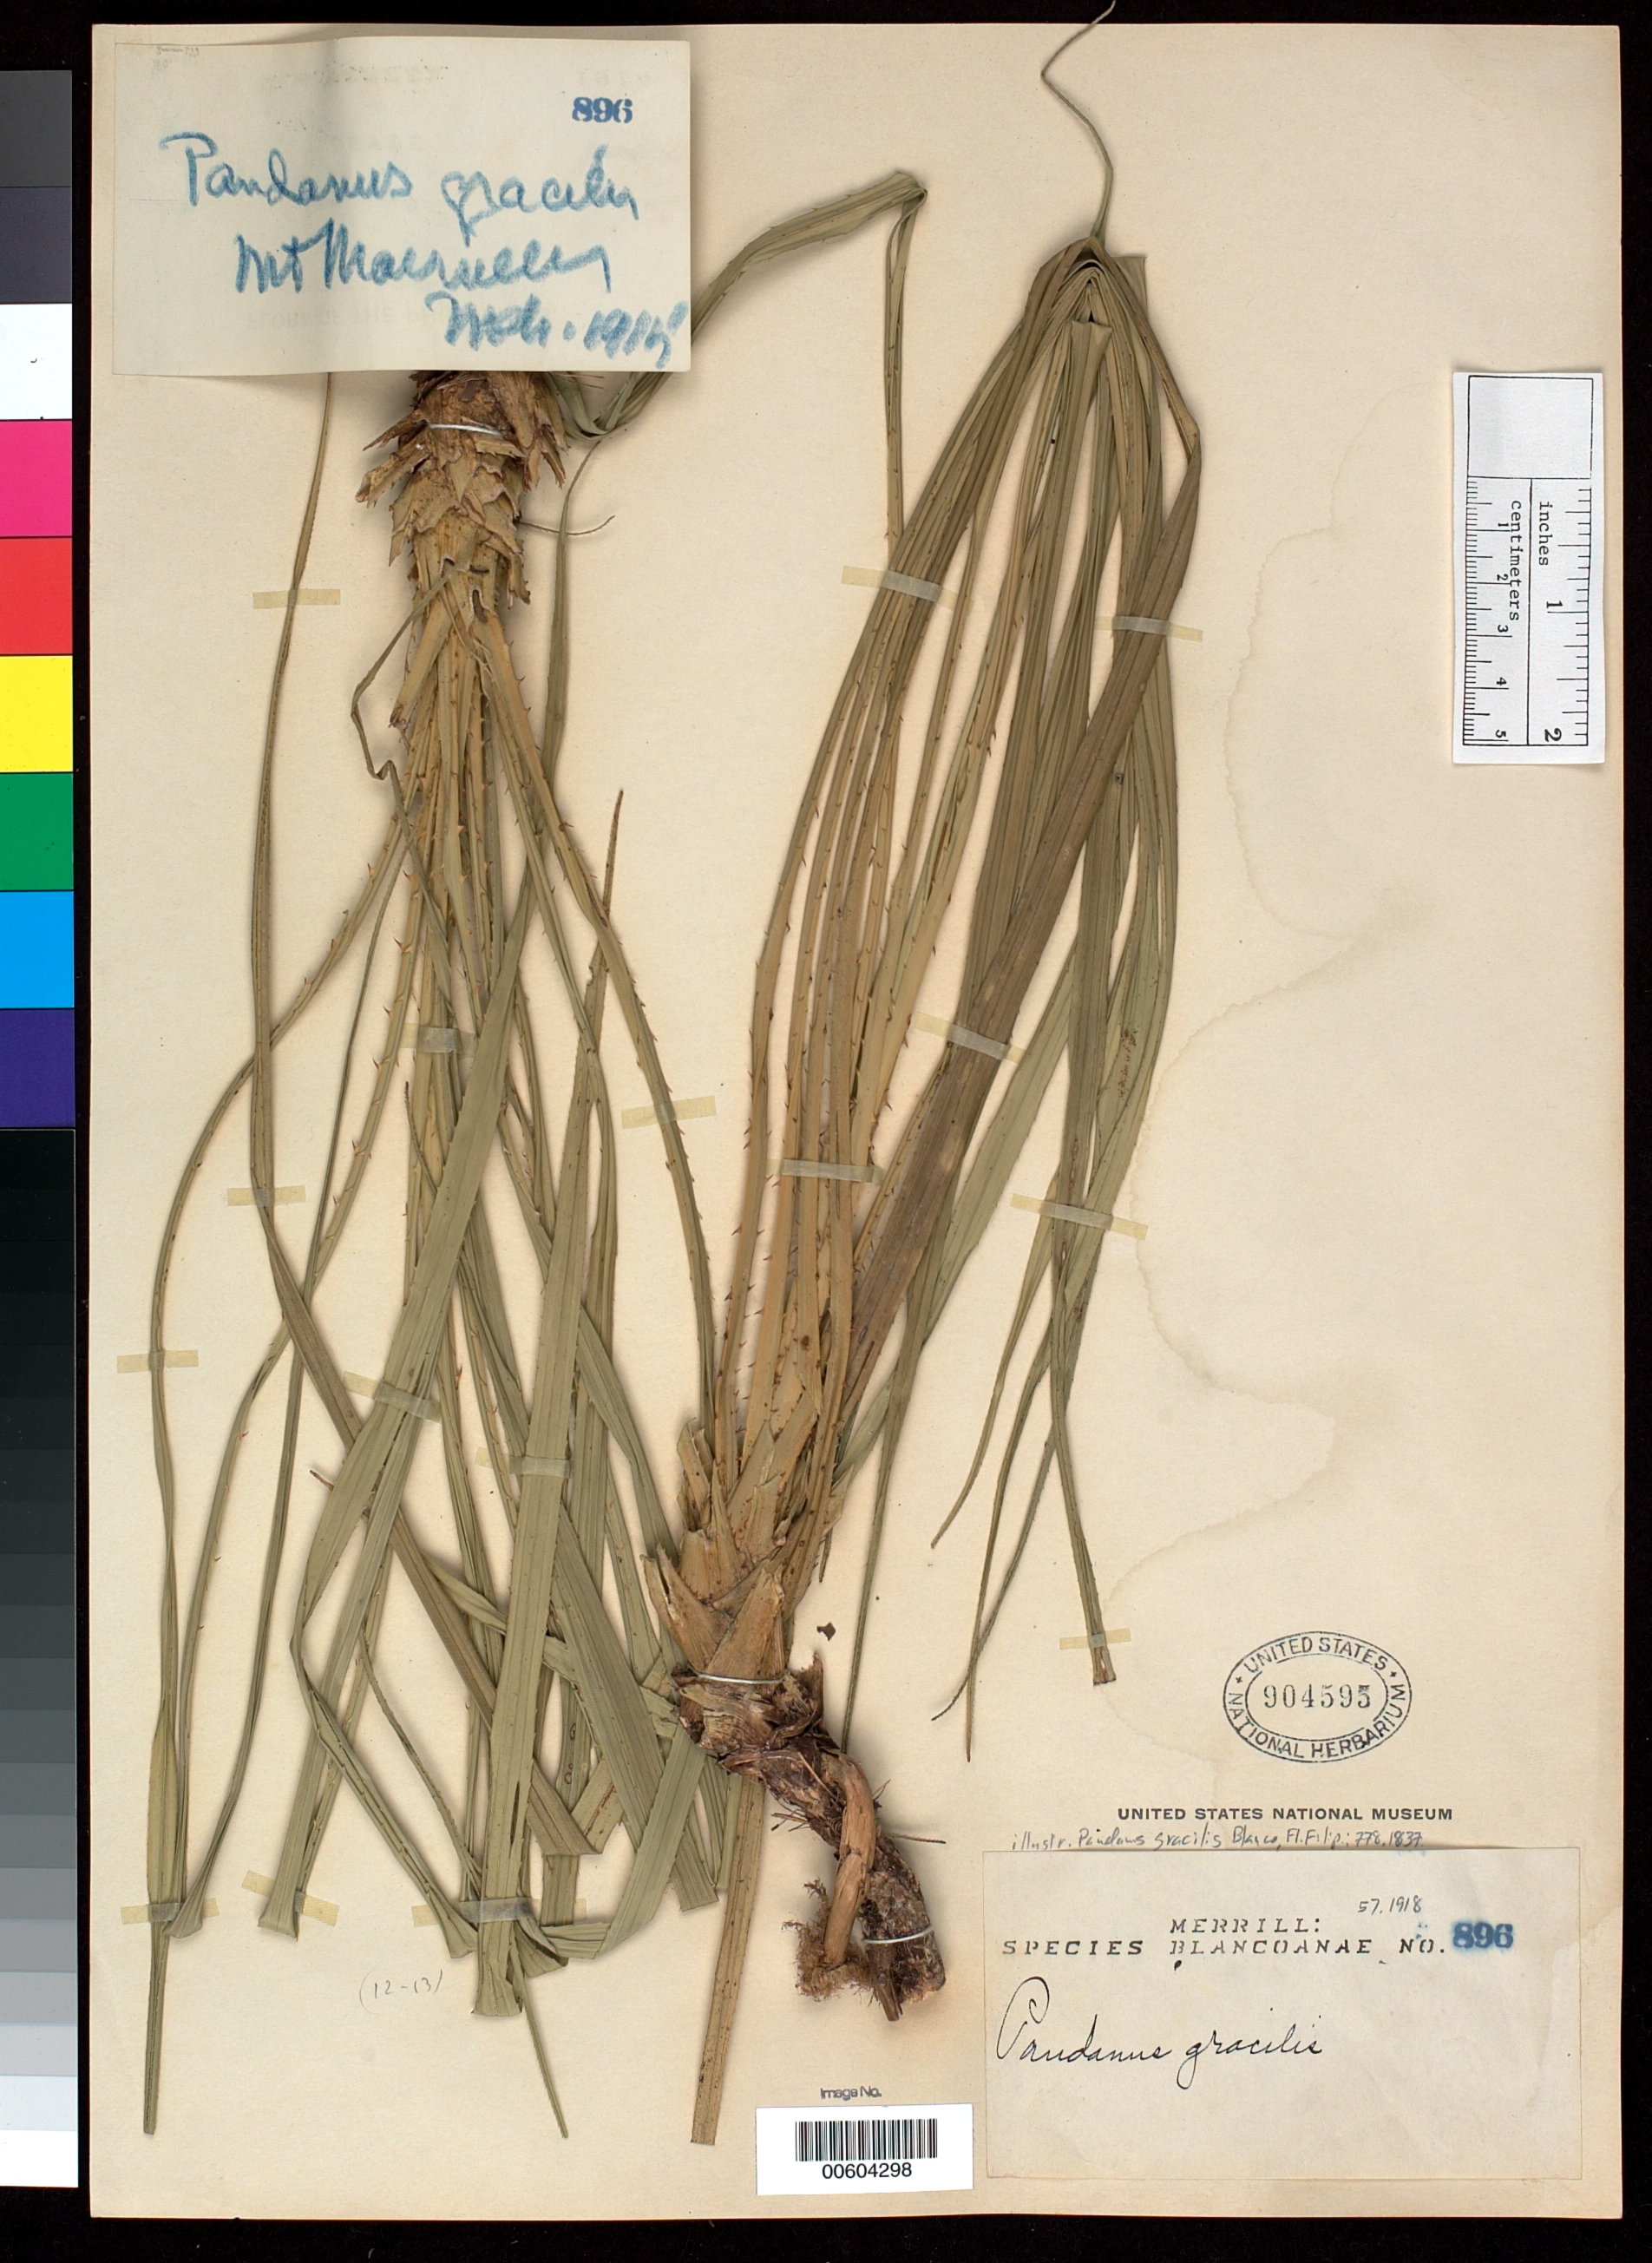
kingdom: Plantae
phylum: Tracheophyta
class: Liliopsida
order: Pandanales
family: Pandanaceae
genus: Pandanus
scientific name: Pandanus gracilis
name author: Blanco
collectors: E. D. Merrill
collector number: Sp. Blancoan. 0896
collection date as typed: Mar 1915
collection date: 1915-03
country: Philippines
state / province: Central Luzon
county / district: Bataan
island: Luzon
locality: Mount mariveles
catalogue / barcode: US 904595